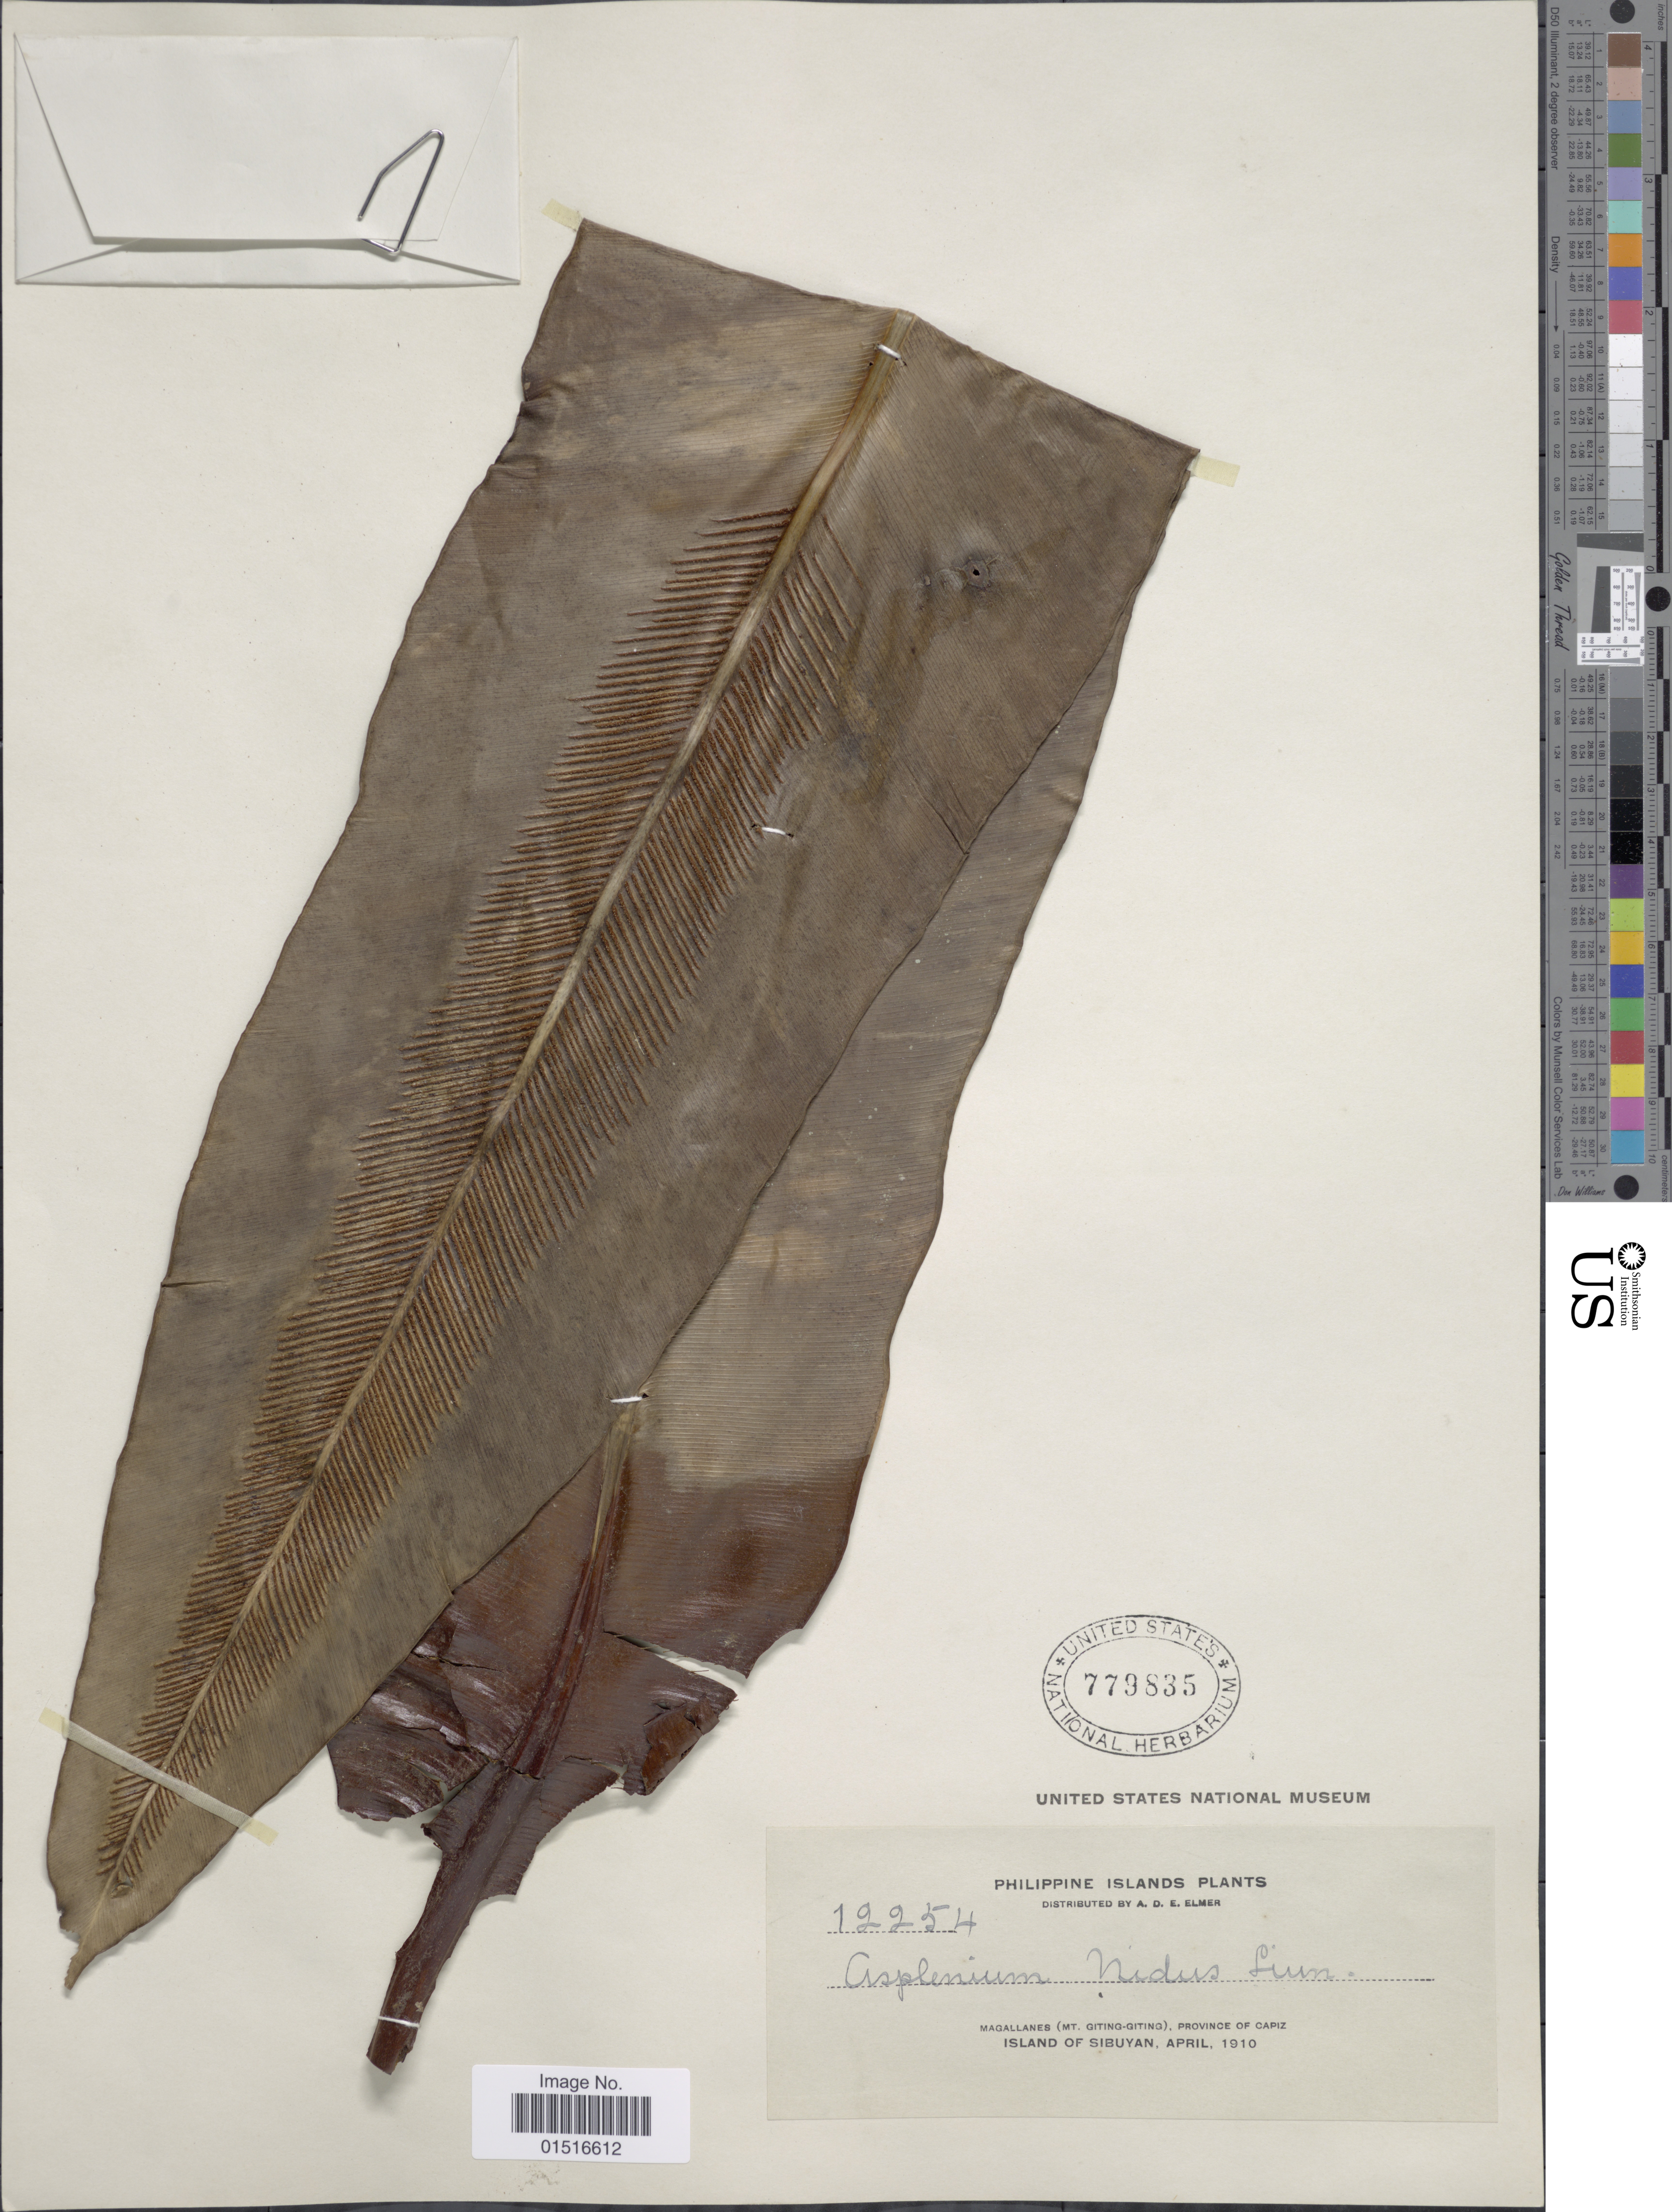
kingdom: Plantae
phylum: Tracheophyta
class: Polypodiopsida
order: Polypodiales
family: Aspleniaceae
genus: Asplenium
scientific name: Asplenium nidus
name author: L.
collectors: A. D. E. Elmer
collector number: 12254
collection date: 1910-04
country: Philippines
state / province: Western Visayas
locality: Philippine Islands, Magallanes (Mt. Giting-Giting), Province of Capiz, Island of Sibuyan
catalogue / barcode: US 779835